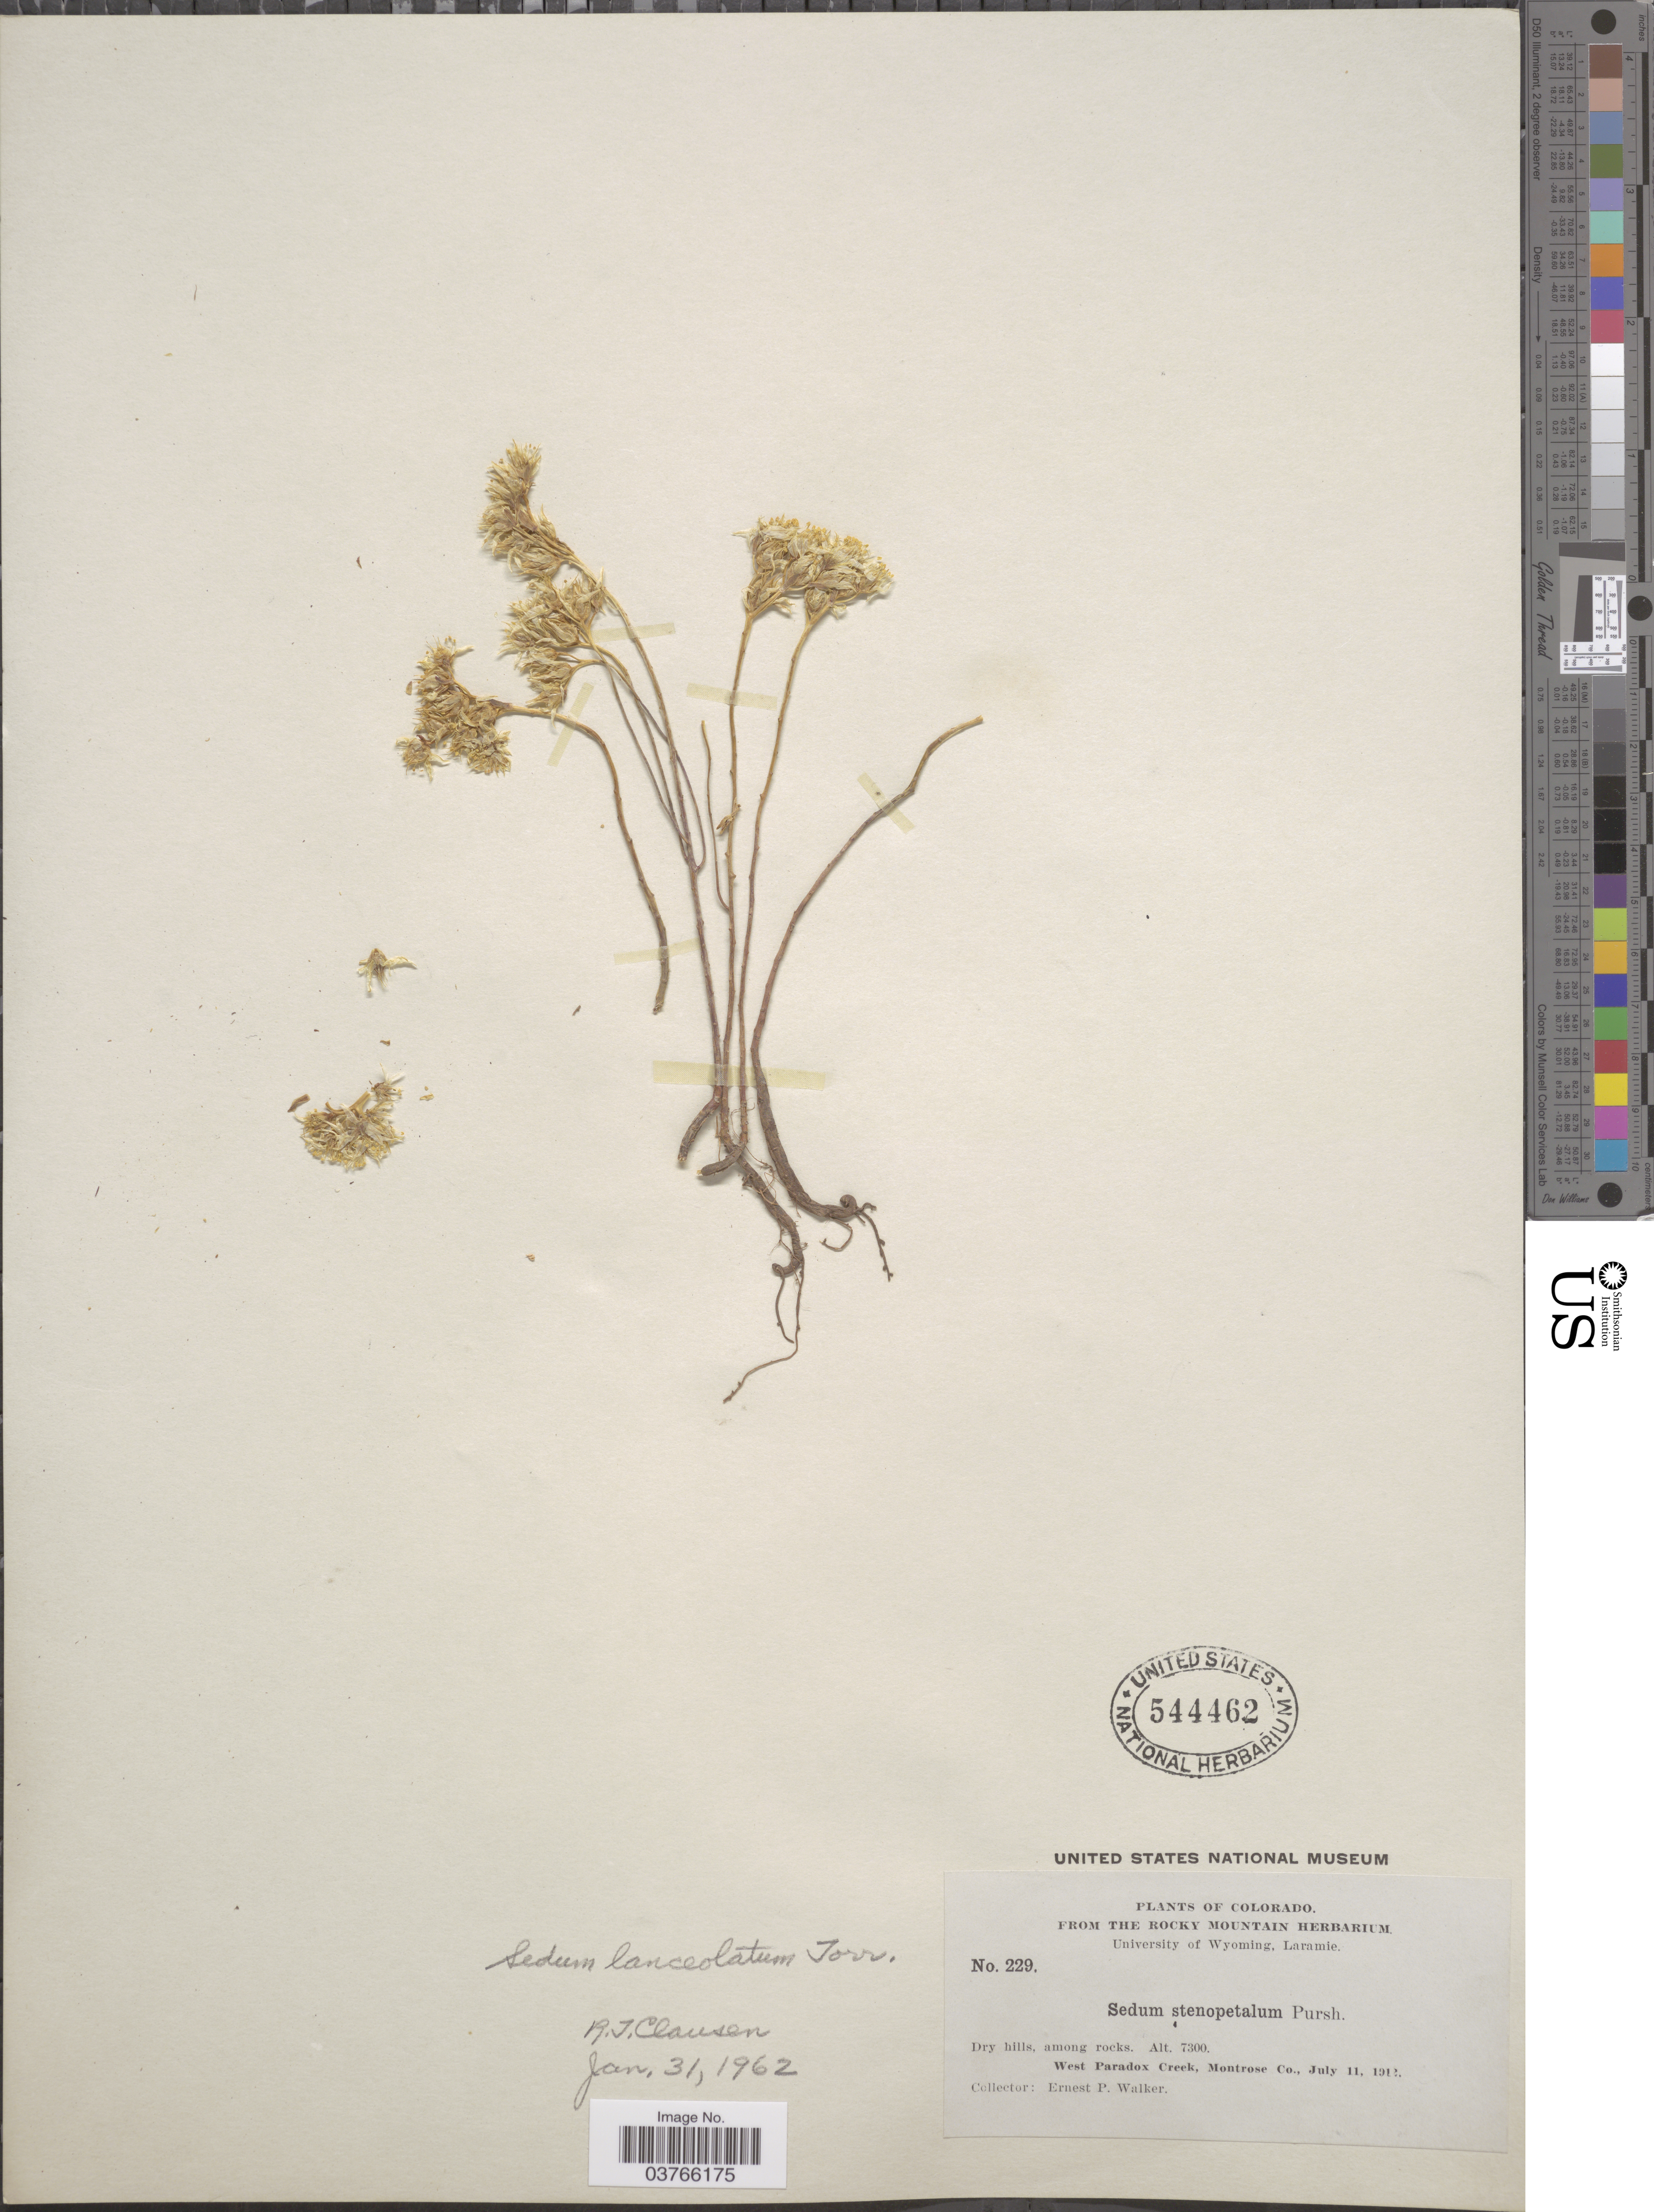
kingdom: Plantae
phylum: Tracheophyta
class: Magnoliopsida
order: Saxifragales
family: Crassulaceae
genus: Sedum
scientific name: Sedum lanceolatum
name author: Torr.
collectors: E. P. Walker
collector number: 229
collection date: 1912-07-11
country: United States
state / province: Colorado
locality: West Paradox Creek, Montrose Co.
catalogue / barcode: US 544462